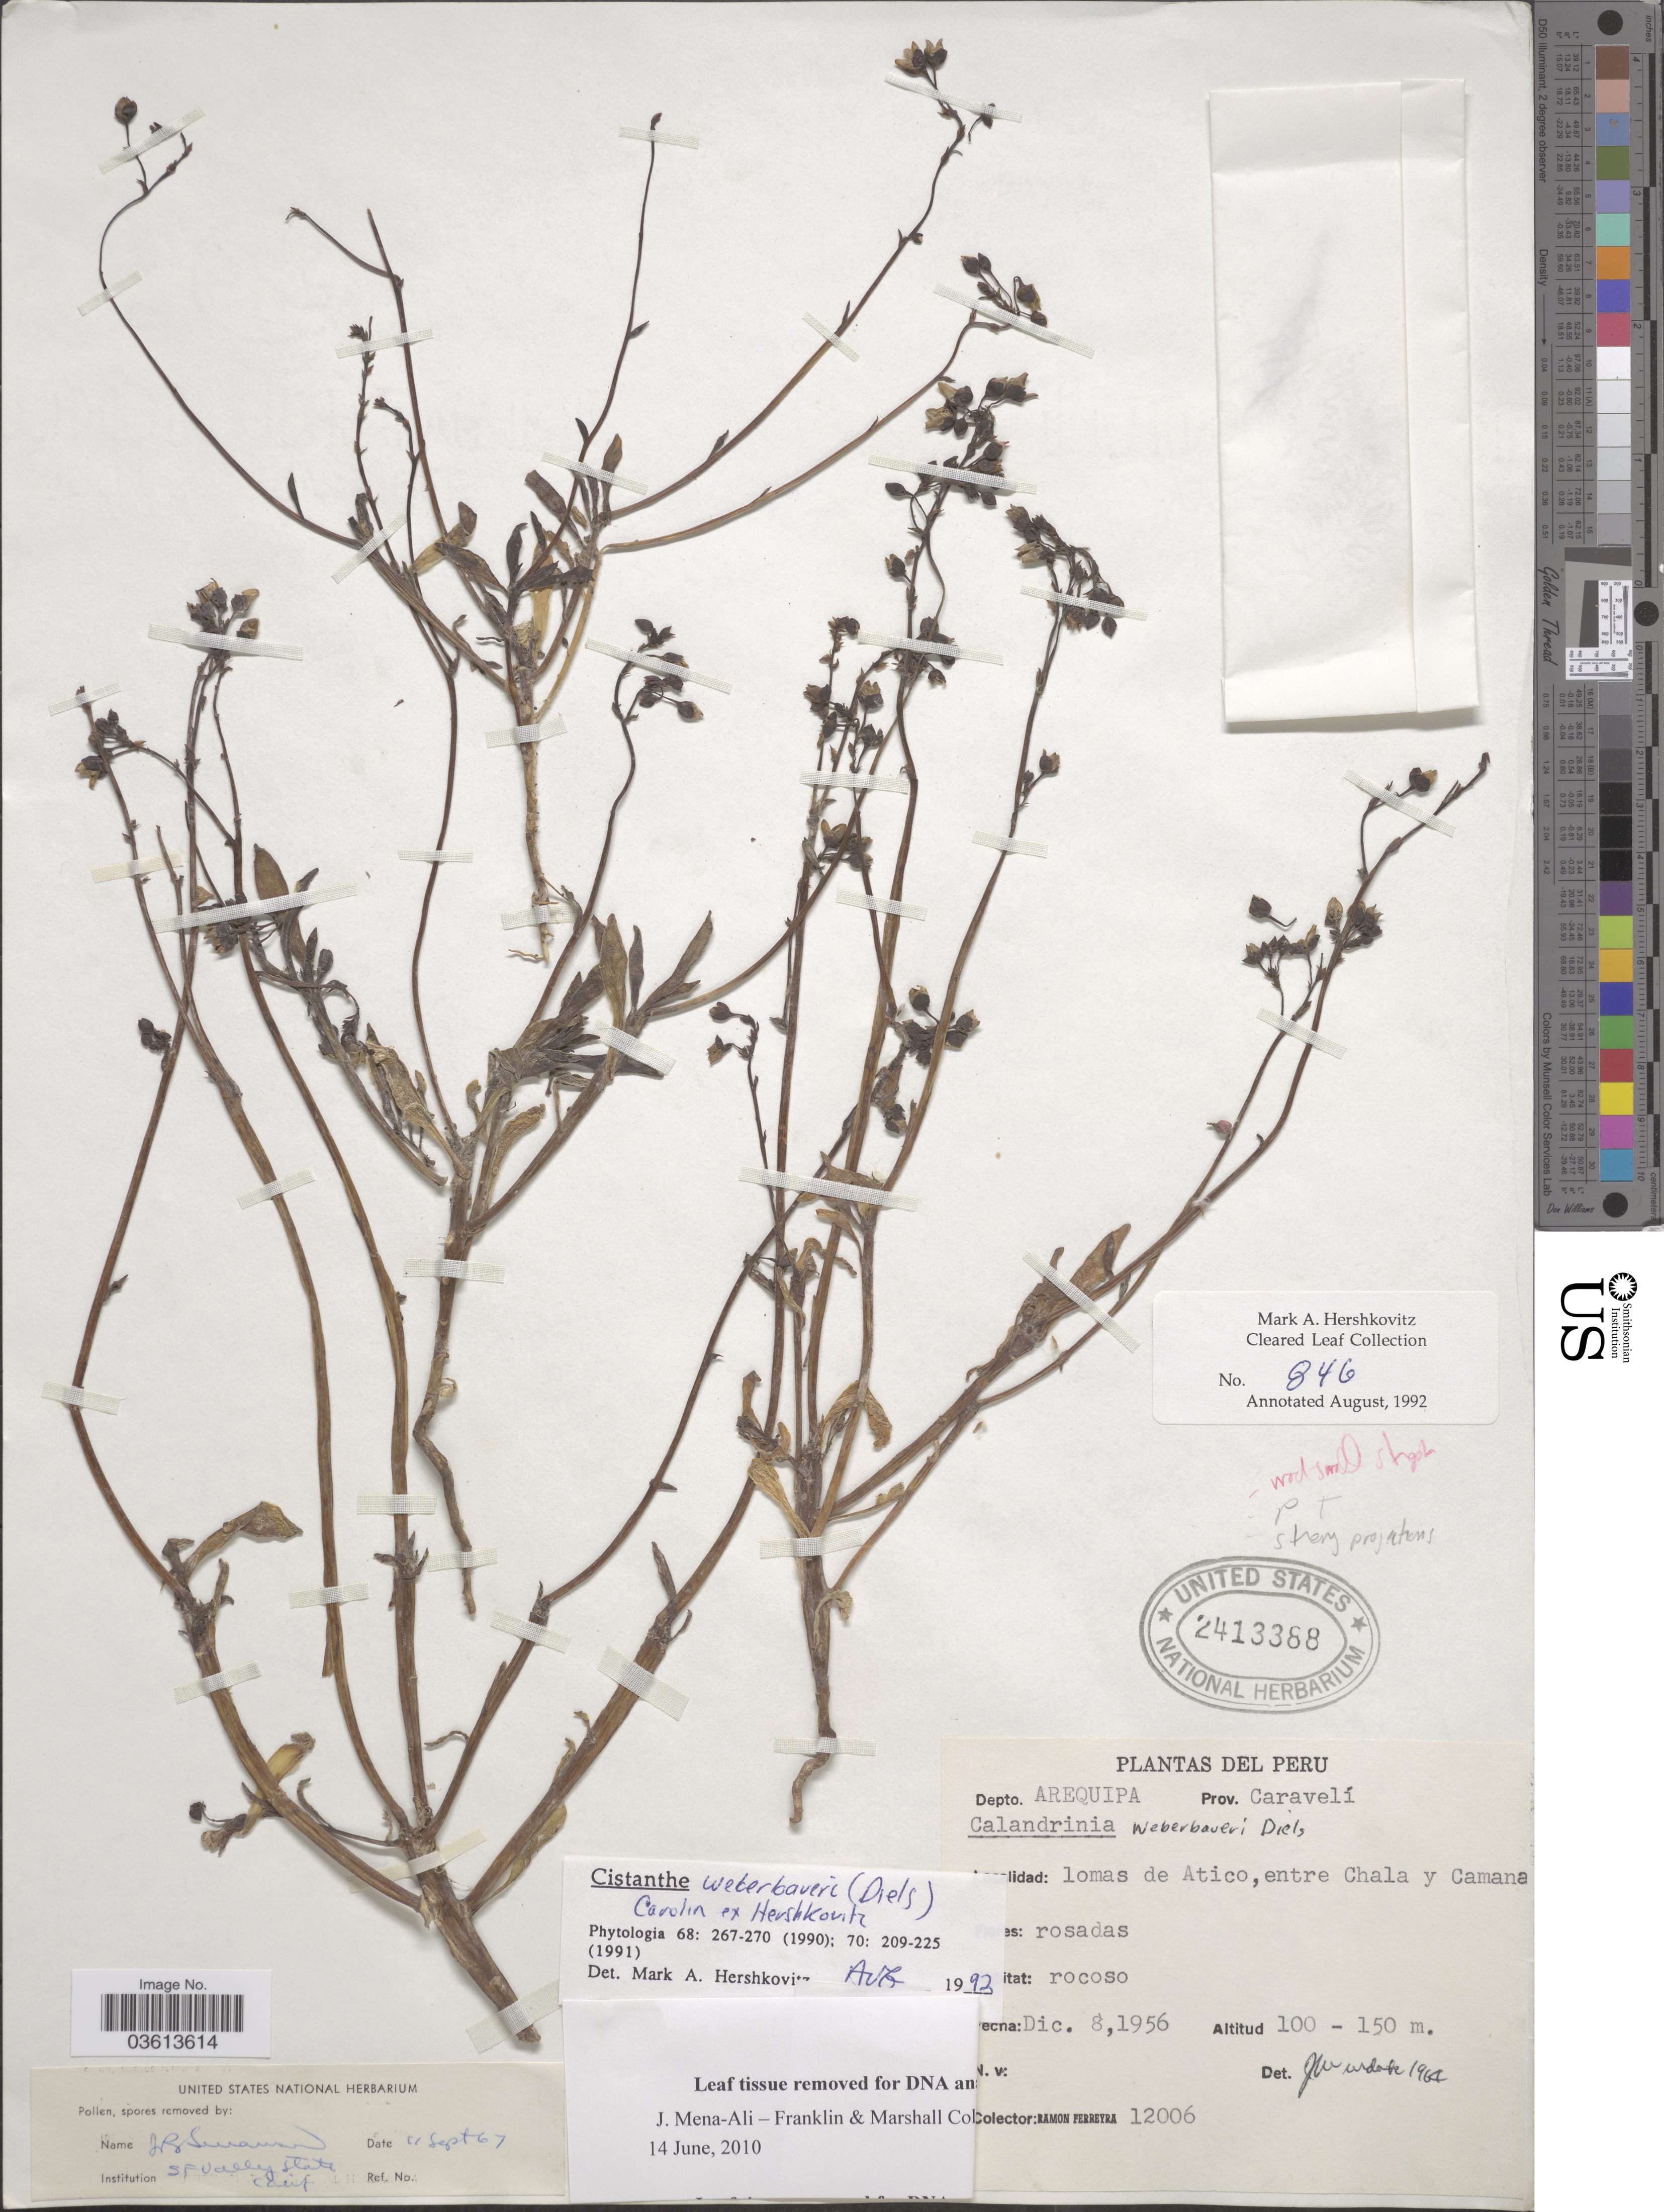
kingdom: Plantae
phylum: Tracheophyta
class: Magnoliopsida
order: Caryophyllales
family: Montiaceae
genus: Cistanthe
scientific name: Cistanthe weberbaueri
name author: (Diels) Carolin ex Hershk.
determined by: Hershkovitz, M. A.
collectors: R. A. Ferreyra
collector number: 12006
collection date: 1956-12-08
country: Peru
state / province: Arequipa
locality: Depto. Arequipa. Prov. Caravelí. Lomas de Atico, entre Chala y Camana.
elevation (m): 100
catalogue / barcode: US 2413388